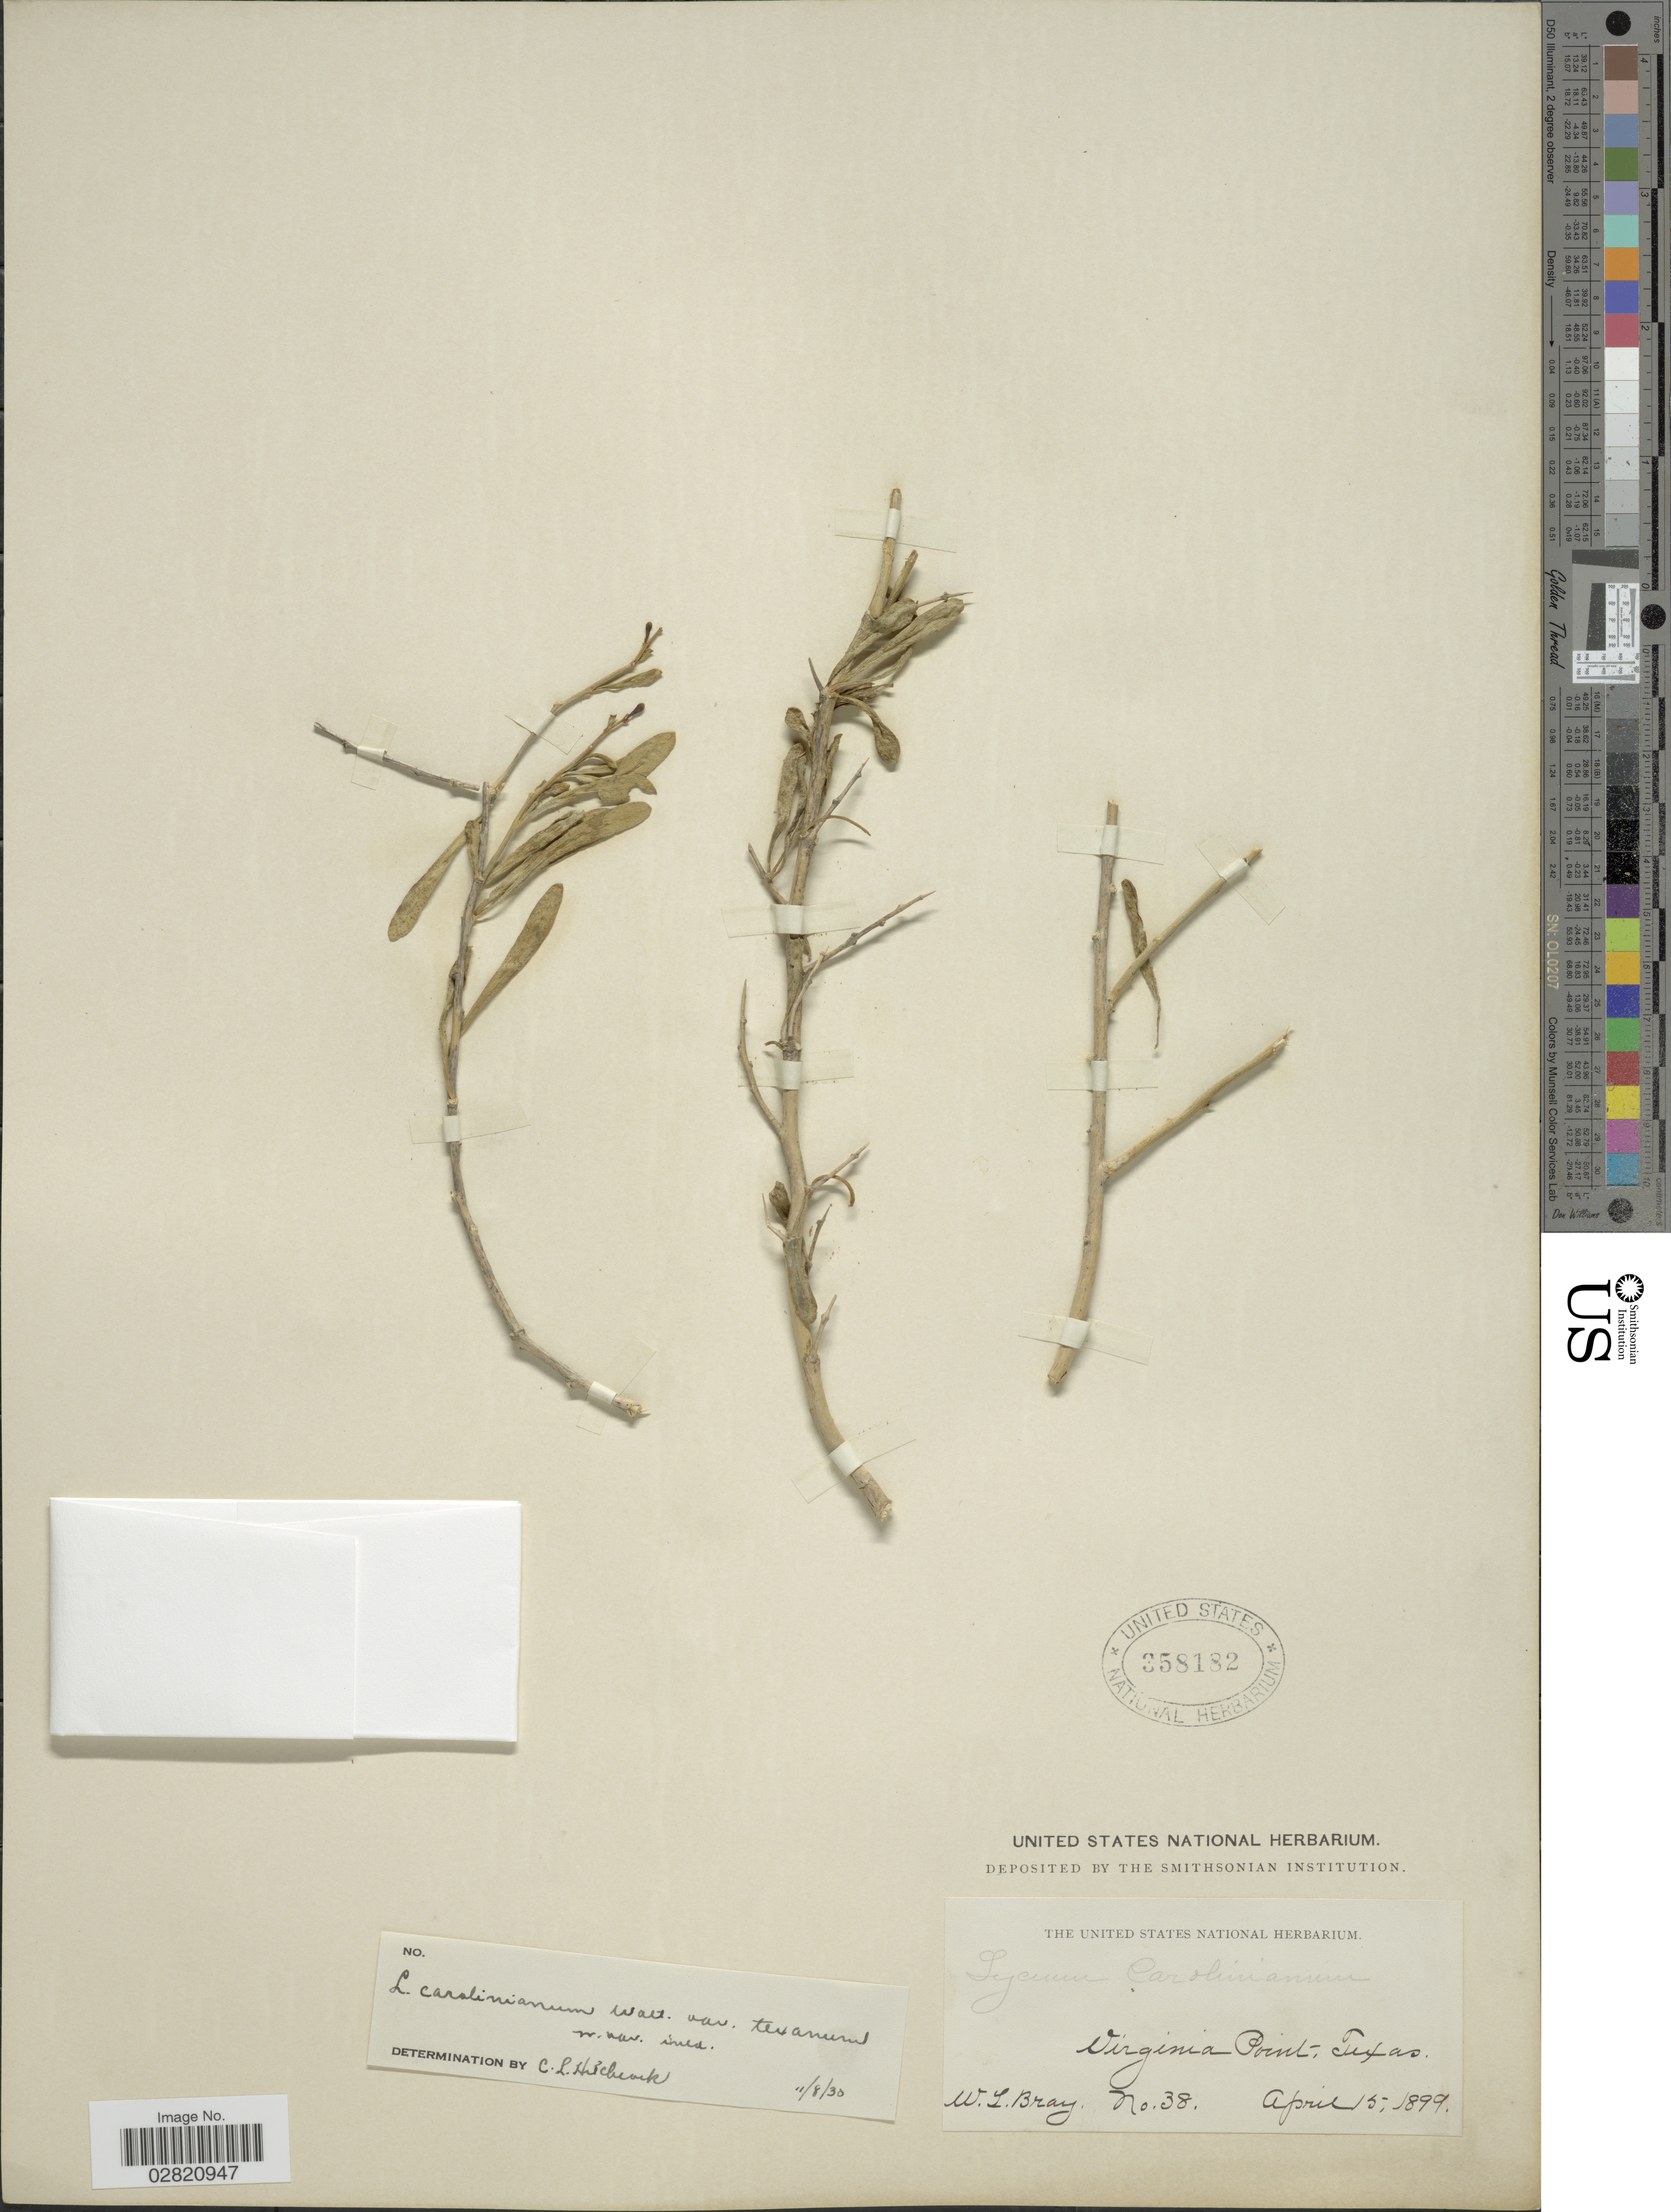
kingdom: Plantae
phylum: Tracheophyta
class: Magnoliopsida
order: Solanales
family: Solanaceae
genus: Lycium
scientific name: Lycium carolinianum var. quadrifidum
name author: Walter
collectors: W. L. Bray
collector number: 38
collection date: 1899-04-15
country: United States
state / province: Texas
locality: Virginia Point.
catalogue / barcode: US 358182